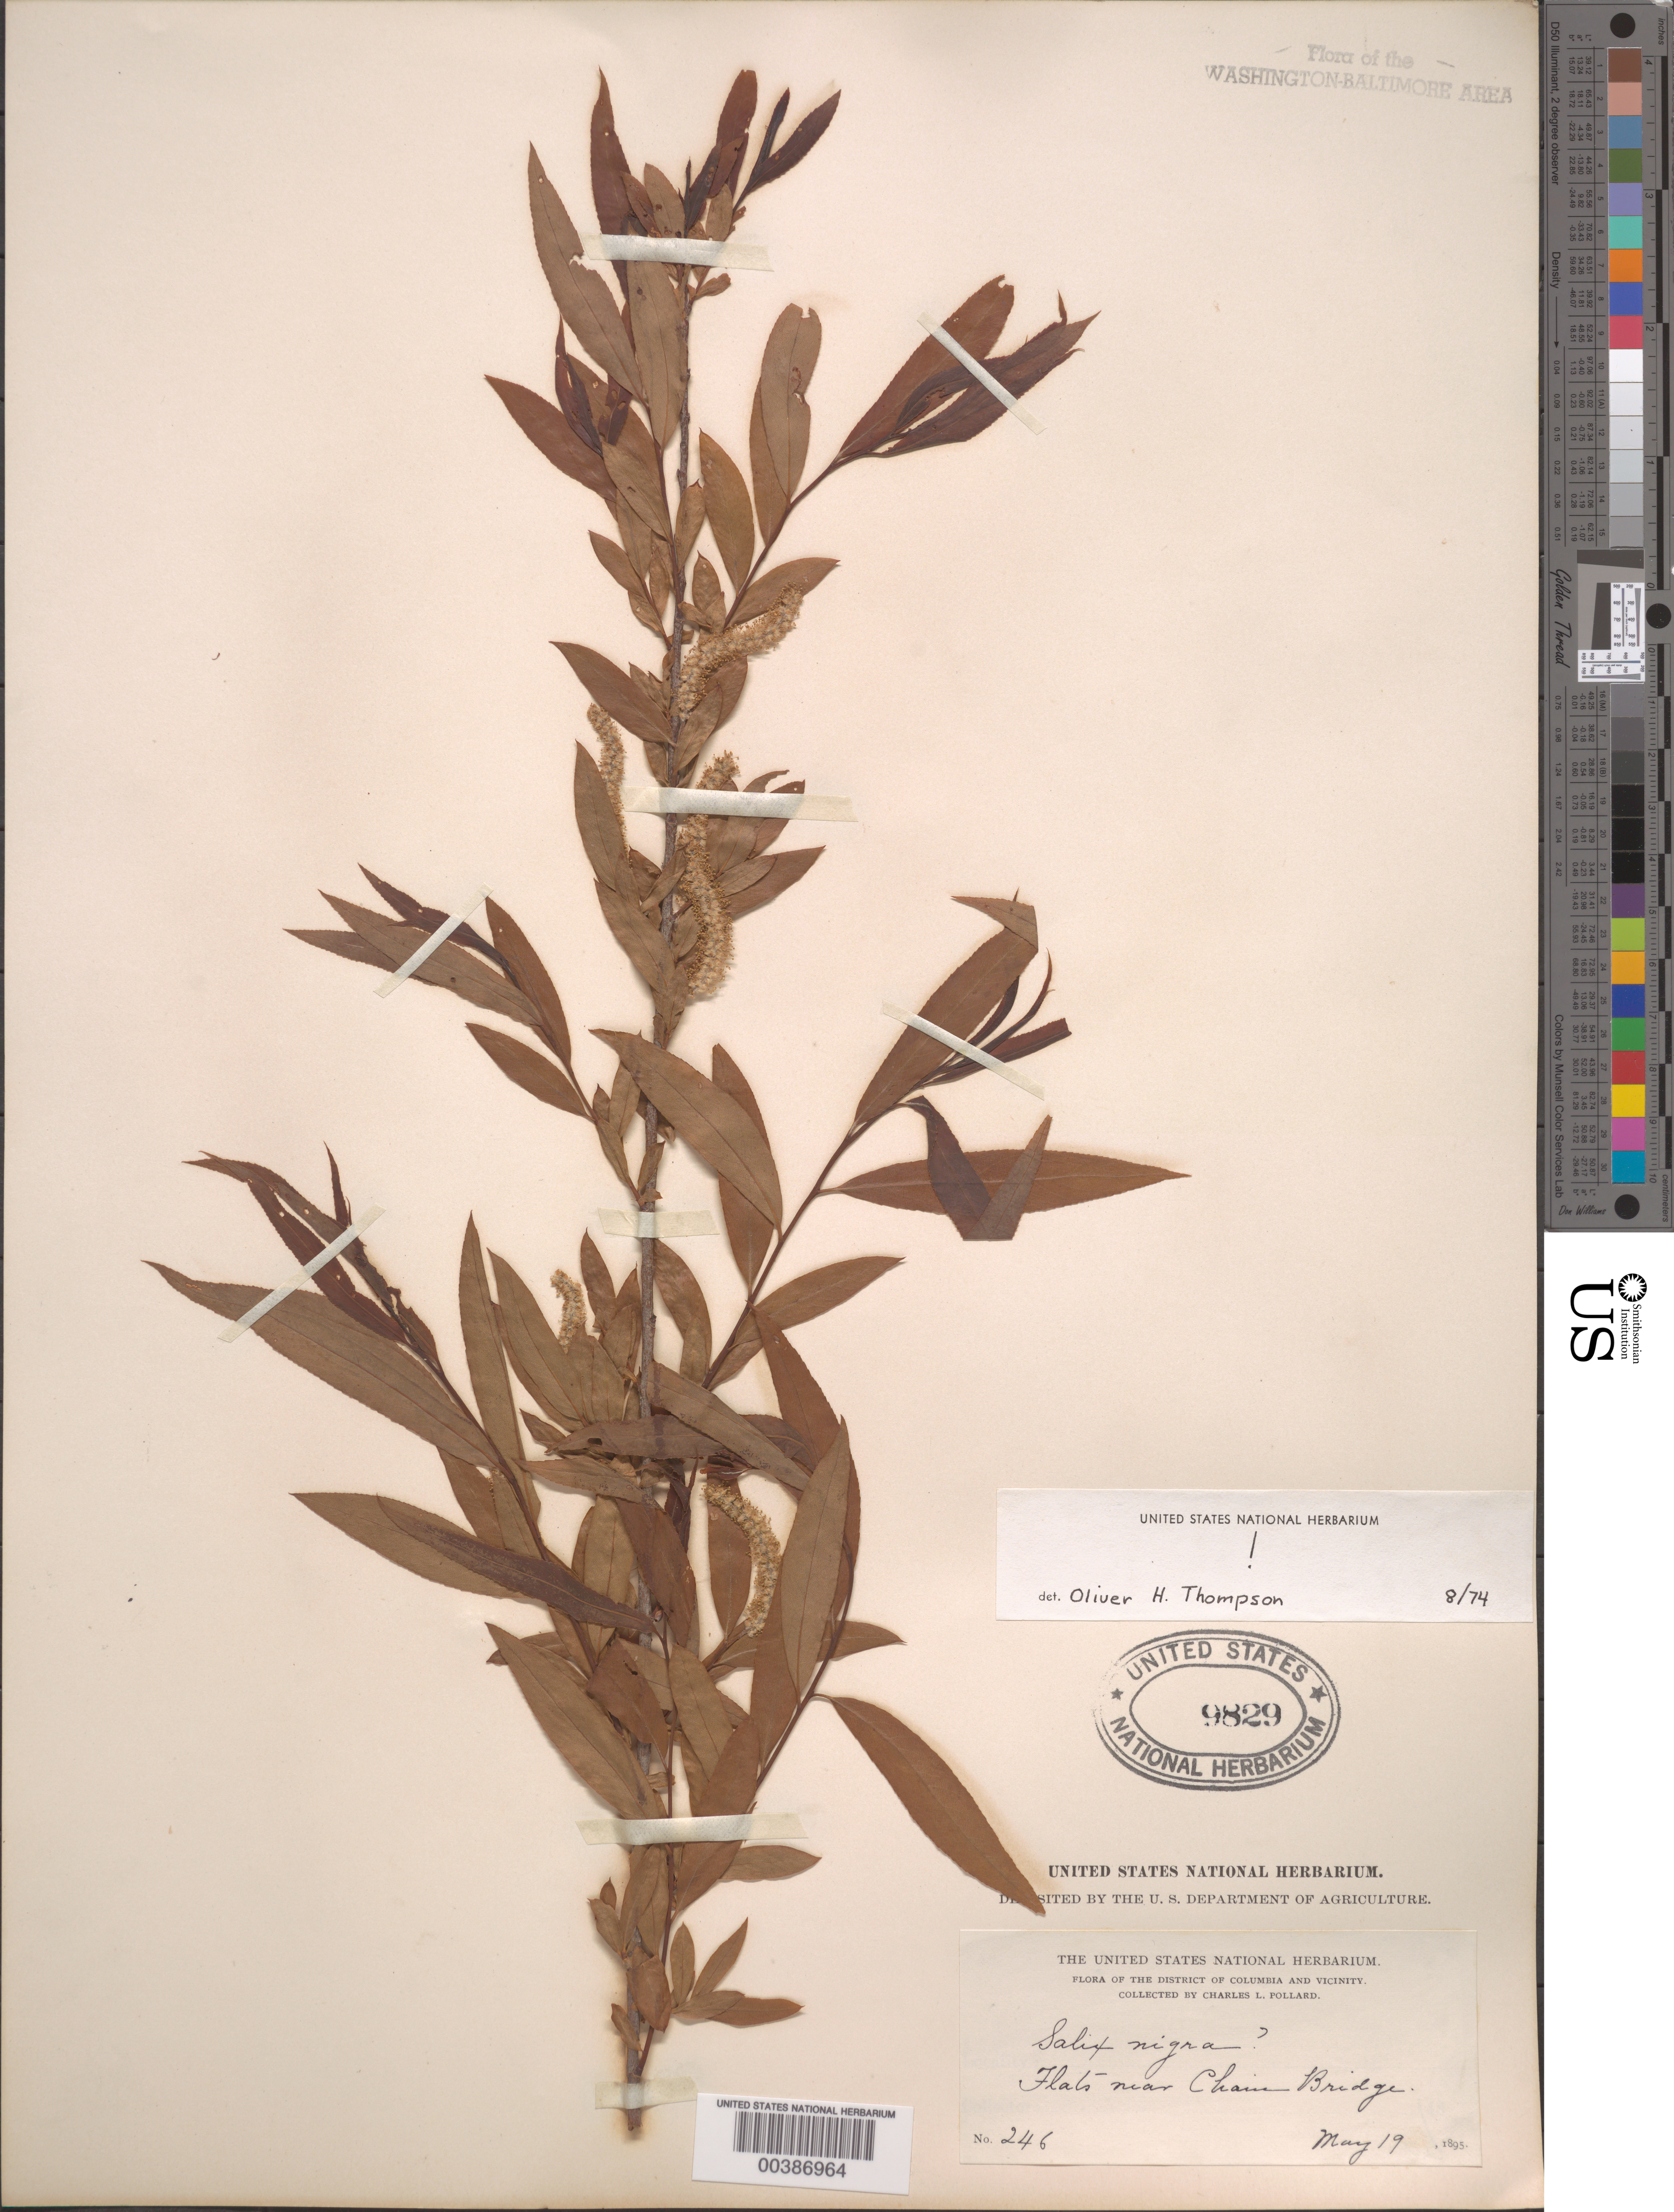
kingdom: Plantae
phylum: Tracheophyta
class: Magnoliopsida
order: Malpighiales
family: Salicaceae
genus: Salix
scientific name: Salix nigra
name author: Marshall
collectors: C. L. Pollard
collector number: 246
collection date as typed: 19 May 1895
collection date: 1895-05-19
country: United States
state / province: District of Columbia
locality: Flats near Chain Bridge C. and O. Canal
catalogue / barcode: US 9829